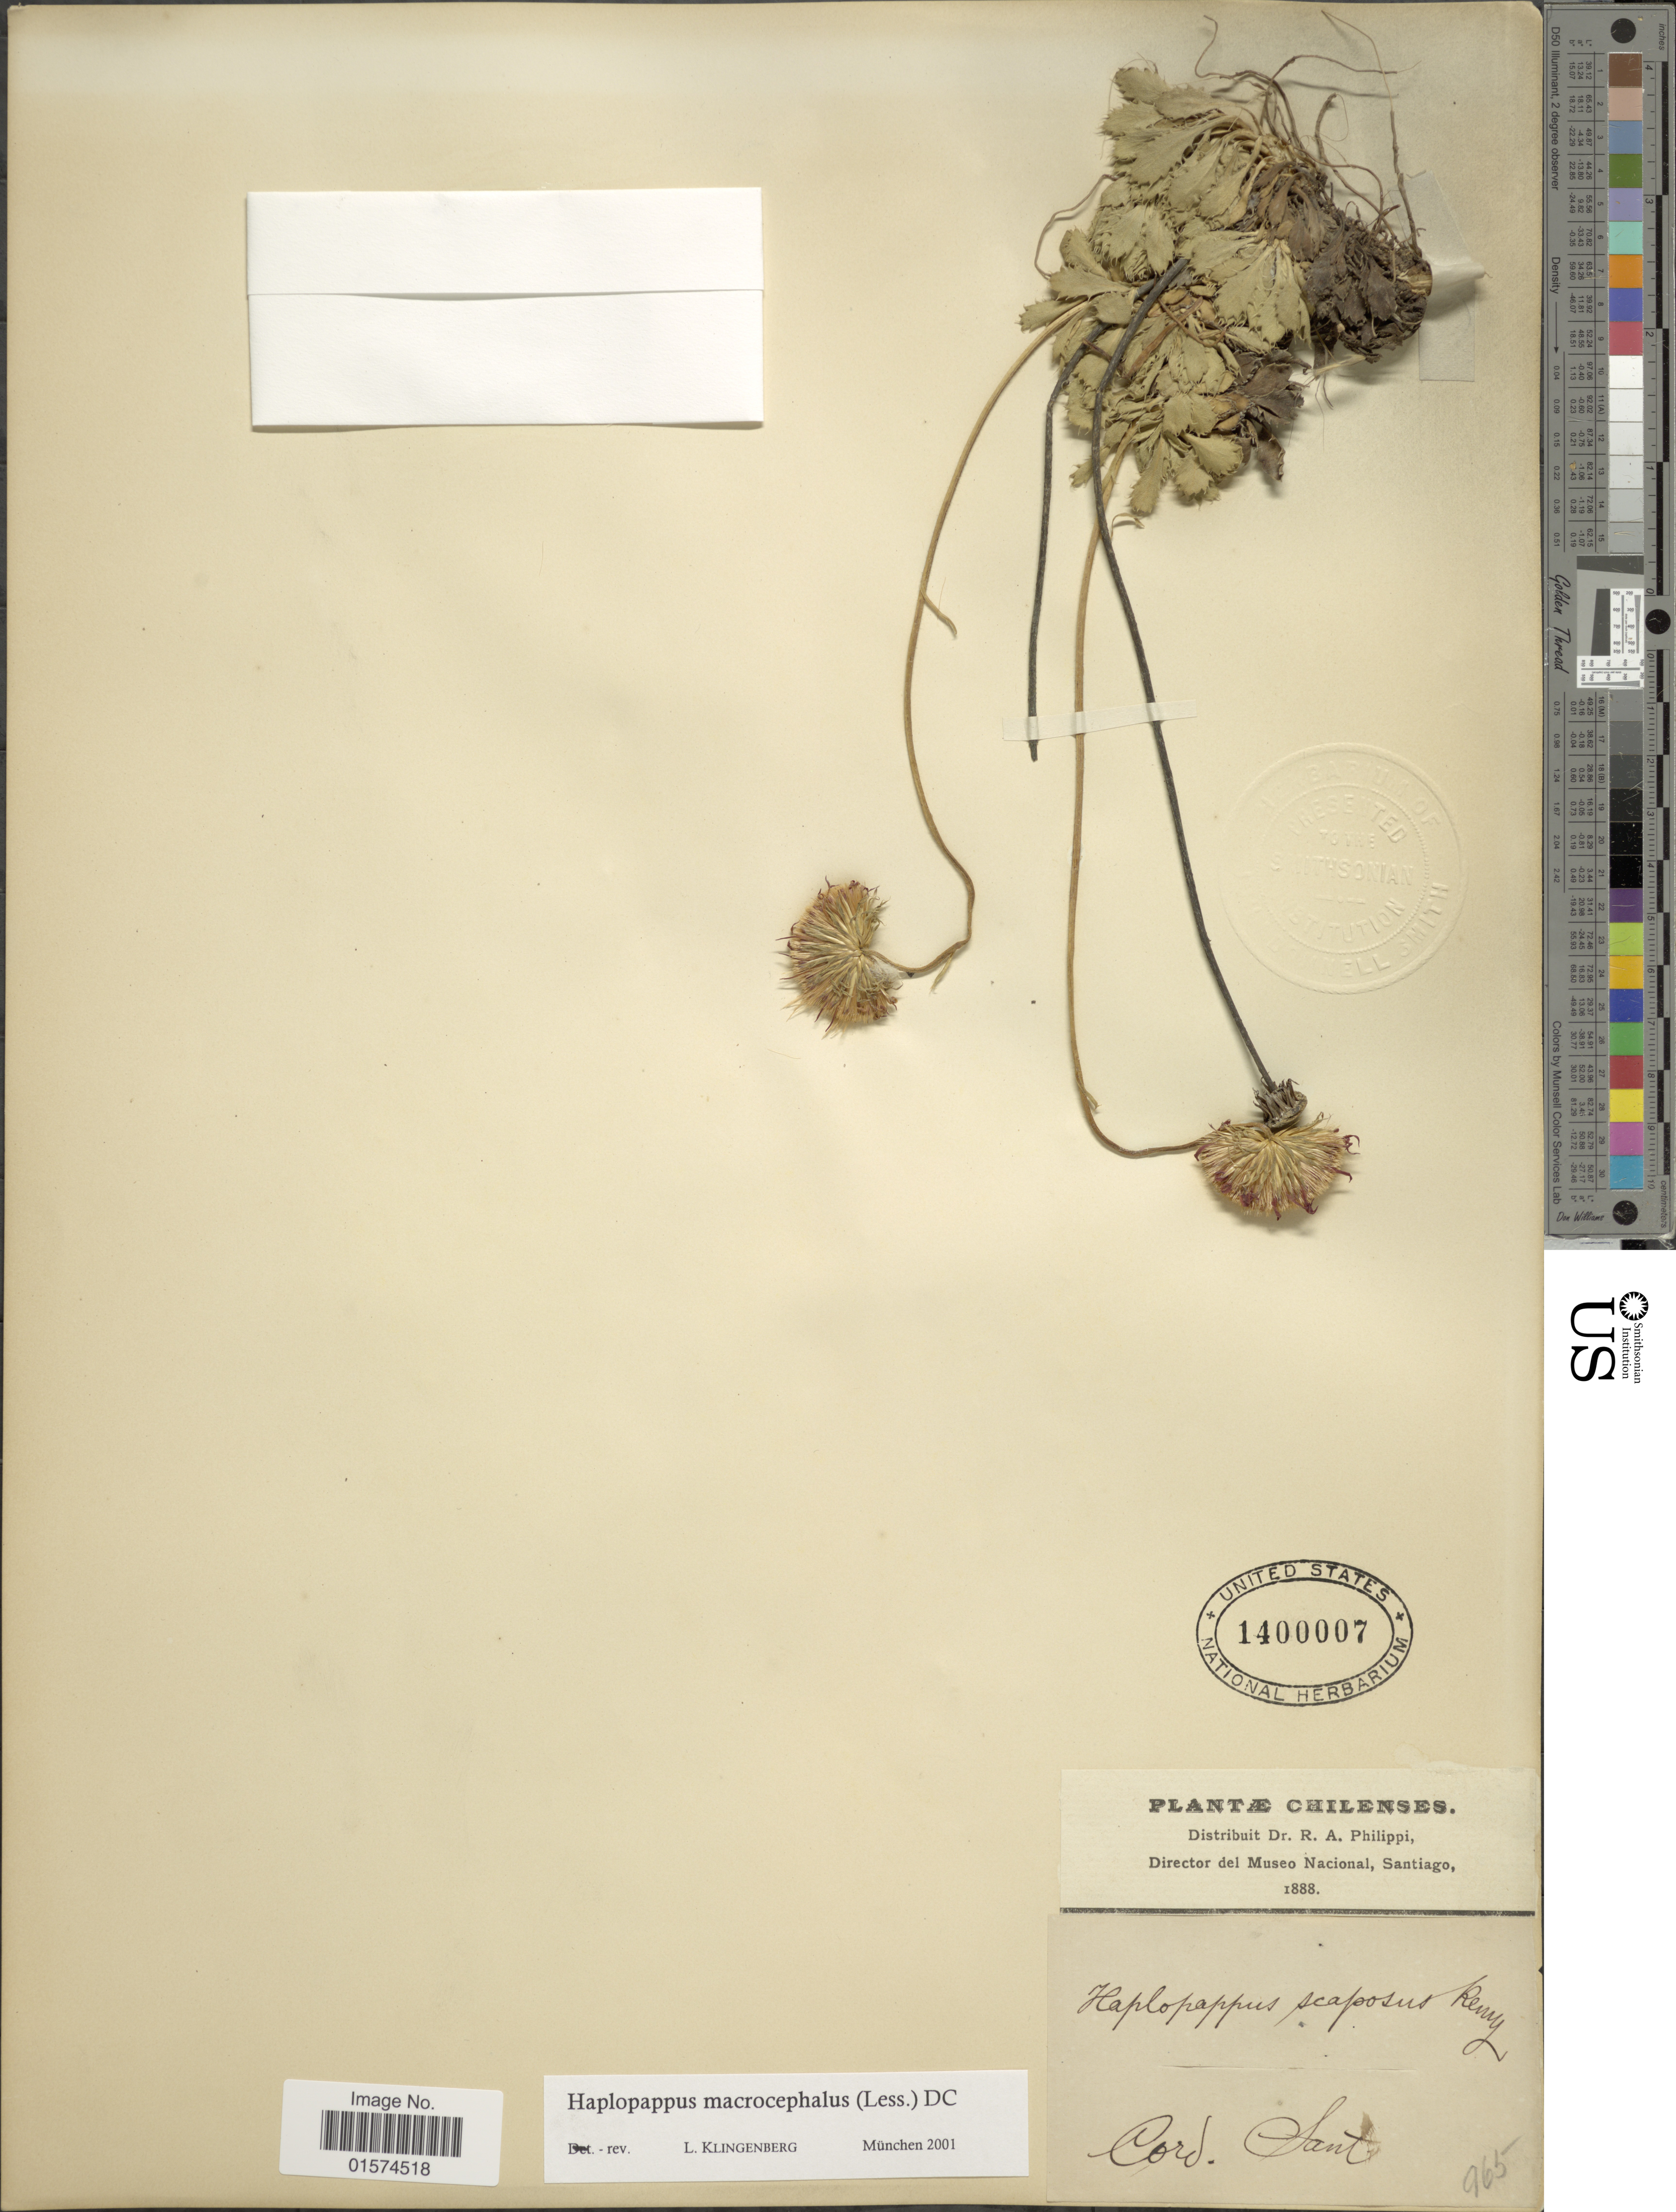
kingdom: Plantae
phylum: Tracheophyta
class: Magnoliopsida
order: Asterales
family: Asteraceae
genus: Haplopappus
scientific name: Haplopappus macrocephalus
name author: (Poepp. ex Less.) DC.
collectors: R. A. Philippi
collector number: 965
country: Chile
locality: Cord. Sant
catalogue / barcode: US 1400007